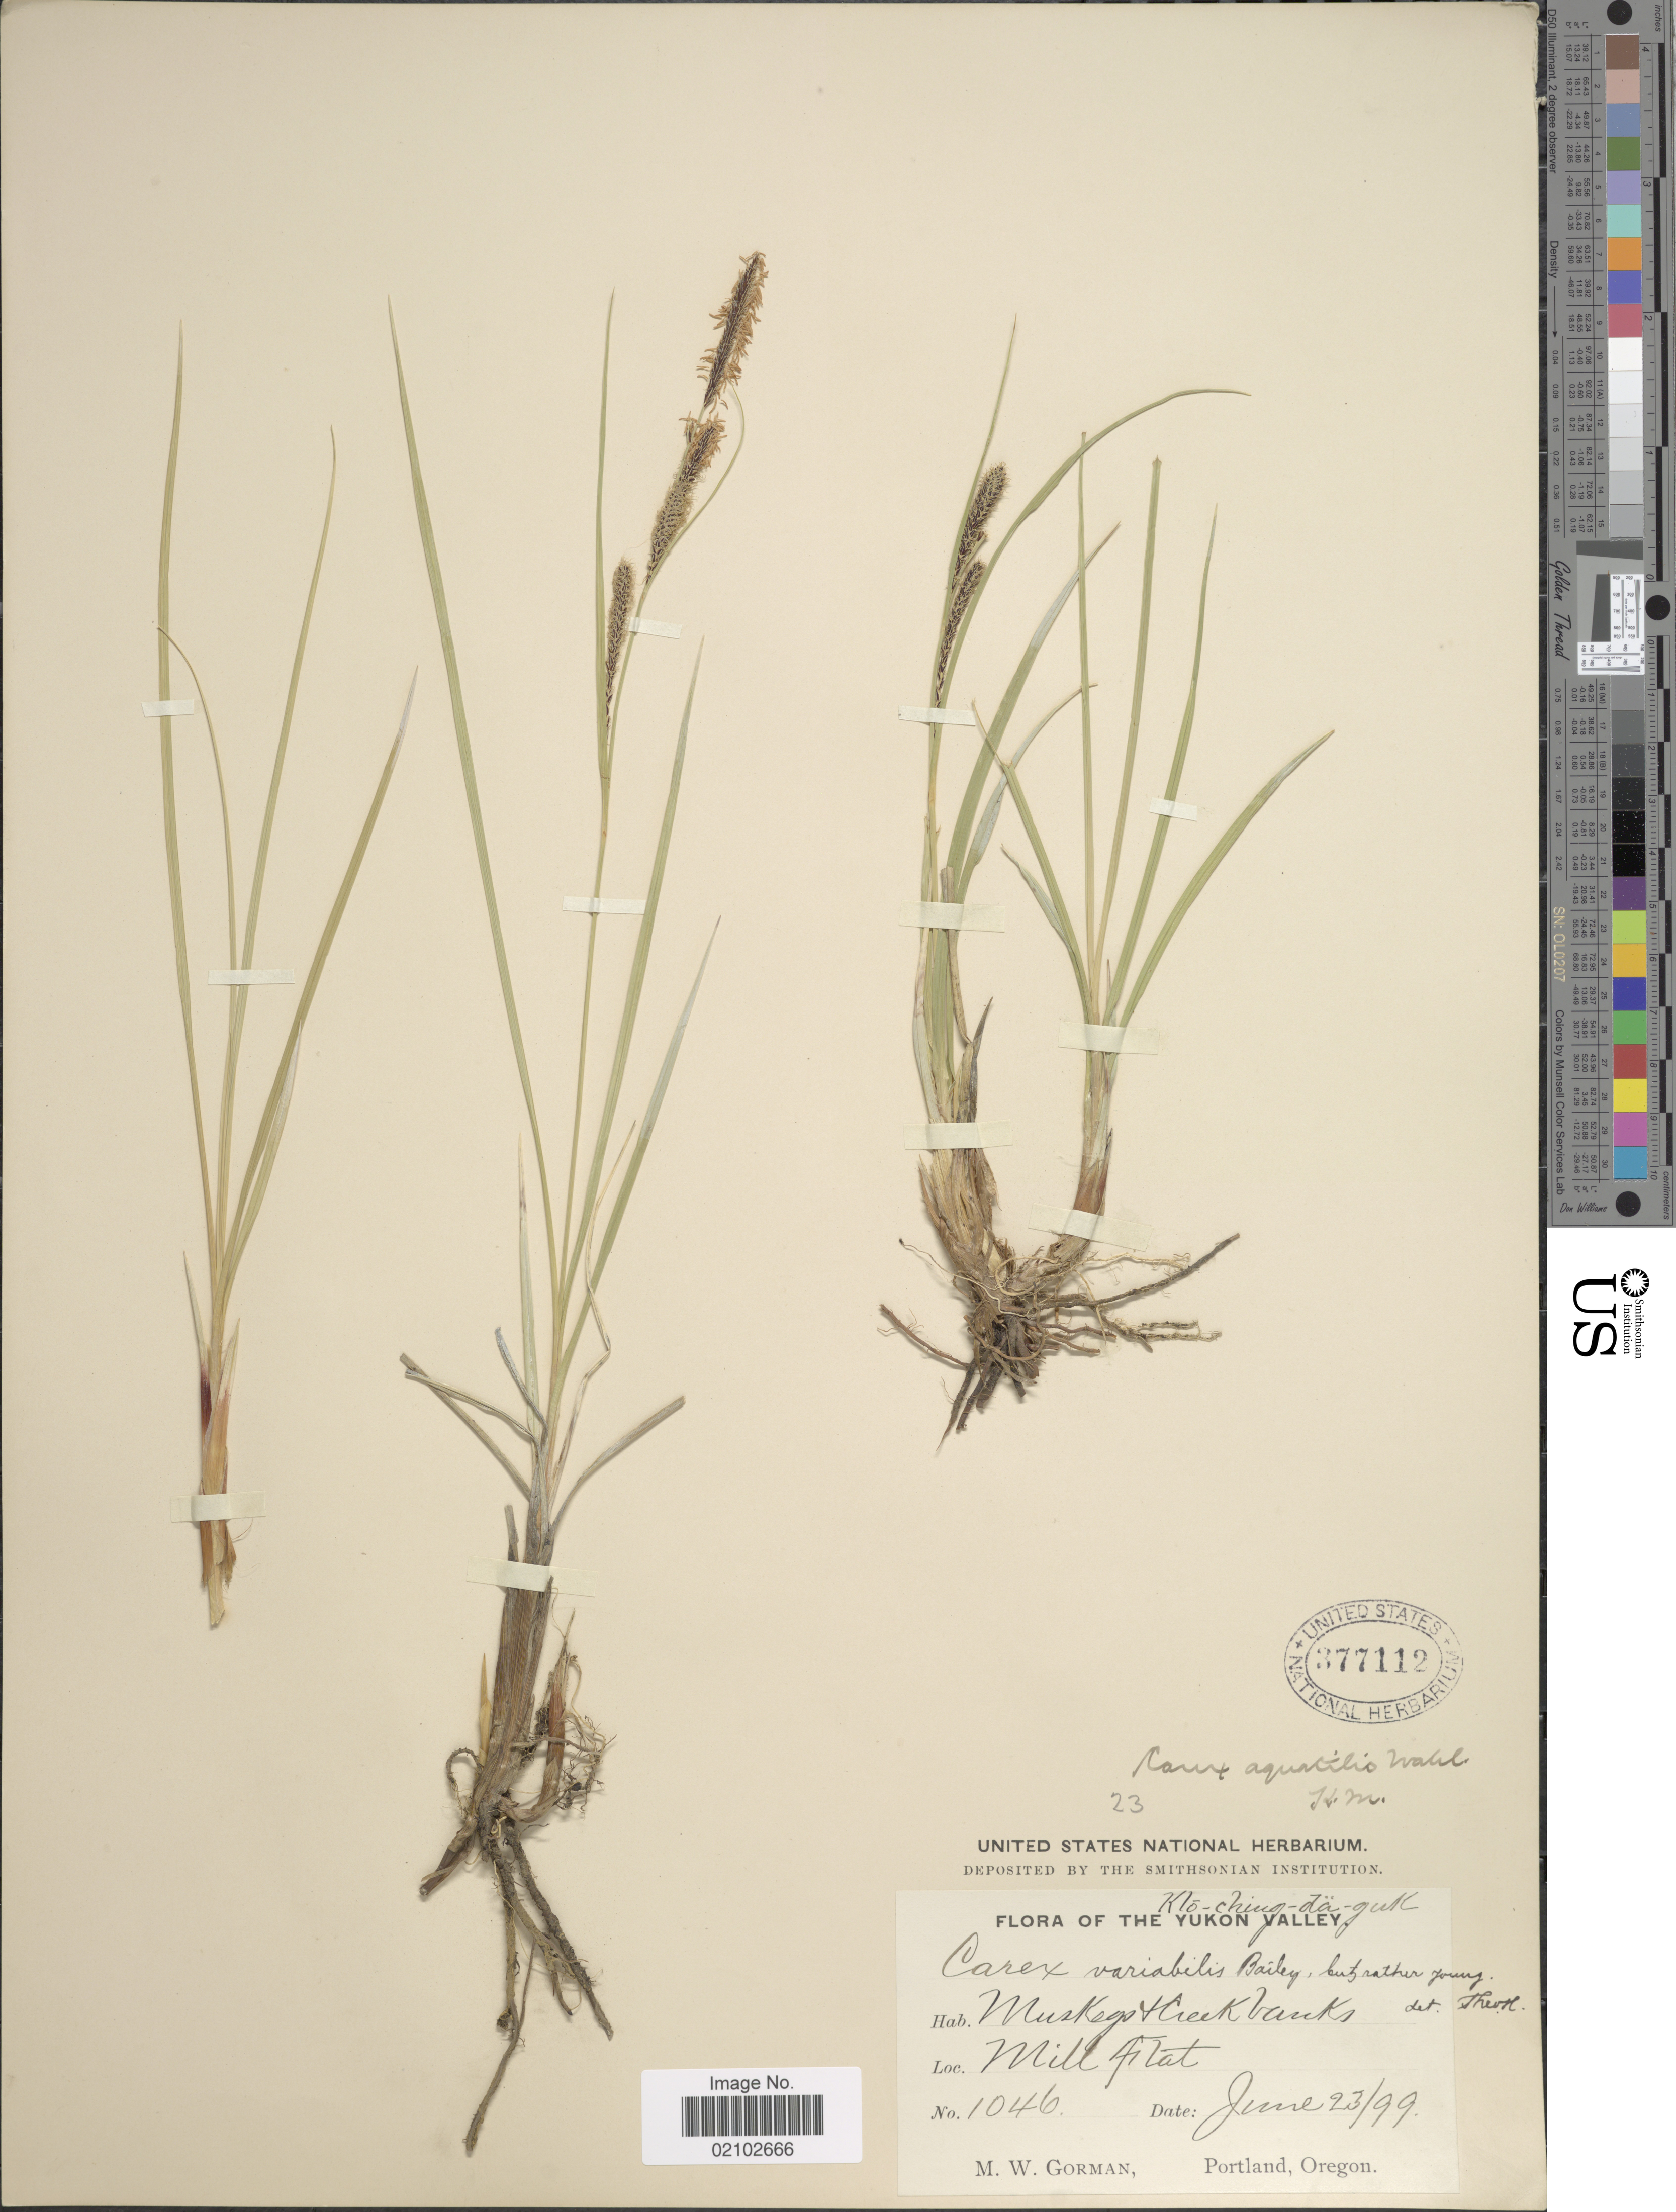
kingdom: Plantae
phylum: Tracheophyta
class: Liliopsida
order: Poales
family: Cyperaceae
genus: Carex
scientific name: Carex aquatilis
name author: Wahlenb.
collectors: M. W. Gorman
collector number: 1046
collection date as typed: Transcribed d/m/y: 23/6/99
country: Canada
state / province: Yukon Territory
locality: Yukon Valley, Klo-ching-da-guk, Muskegs & Creek banks, Mill Flat.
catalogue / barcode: US 377112